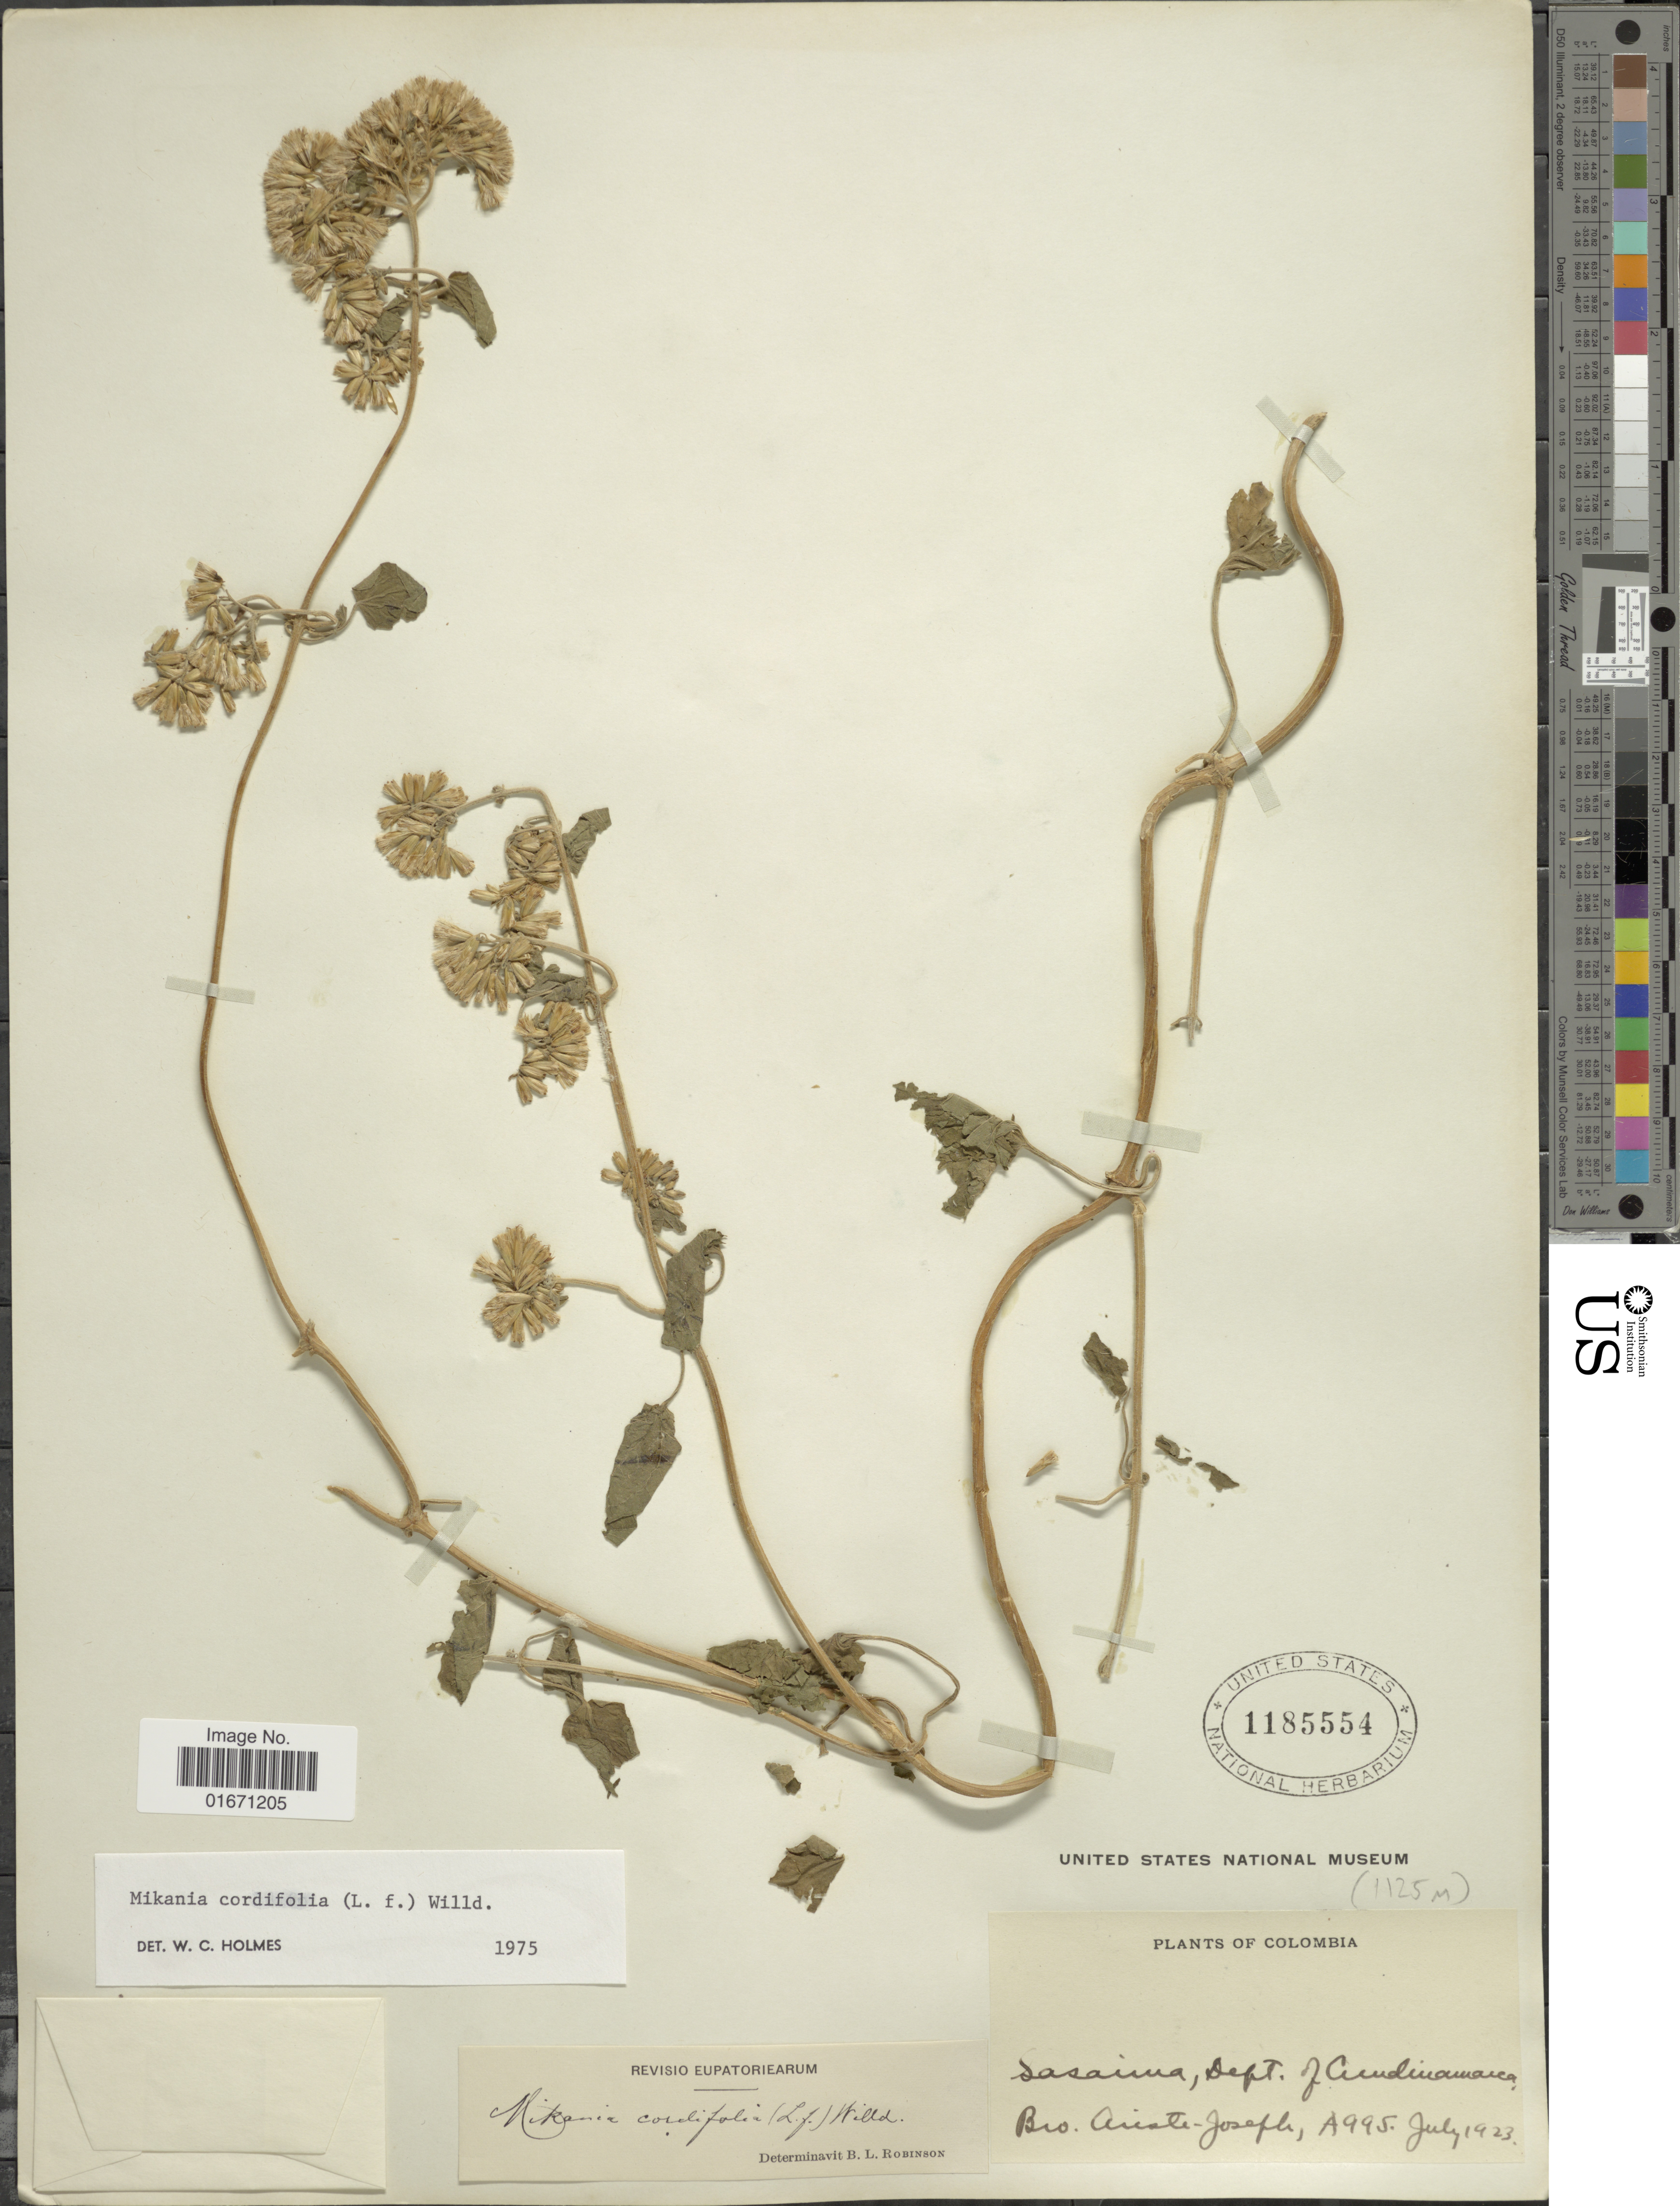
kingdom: Plantae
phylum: Tracheophyta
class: Magnoliopsida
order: Asterales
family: Asteraceae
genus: Mikania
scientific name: Mikania cordifolia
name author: Kunth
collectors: Bro. Ariste-Joseph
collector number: A995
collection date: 1923-07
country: Colombia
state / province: Cundinamarca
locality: Sasaima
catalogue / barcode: US 1185554